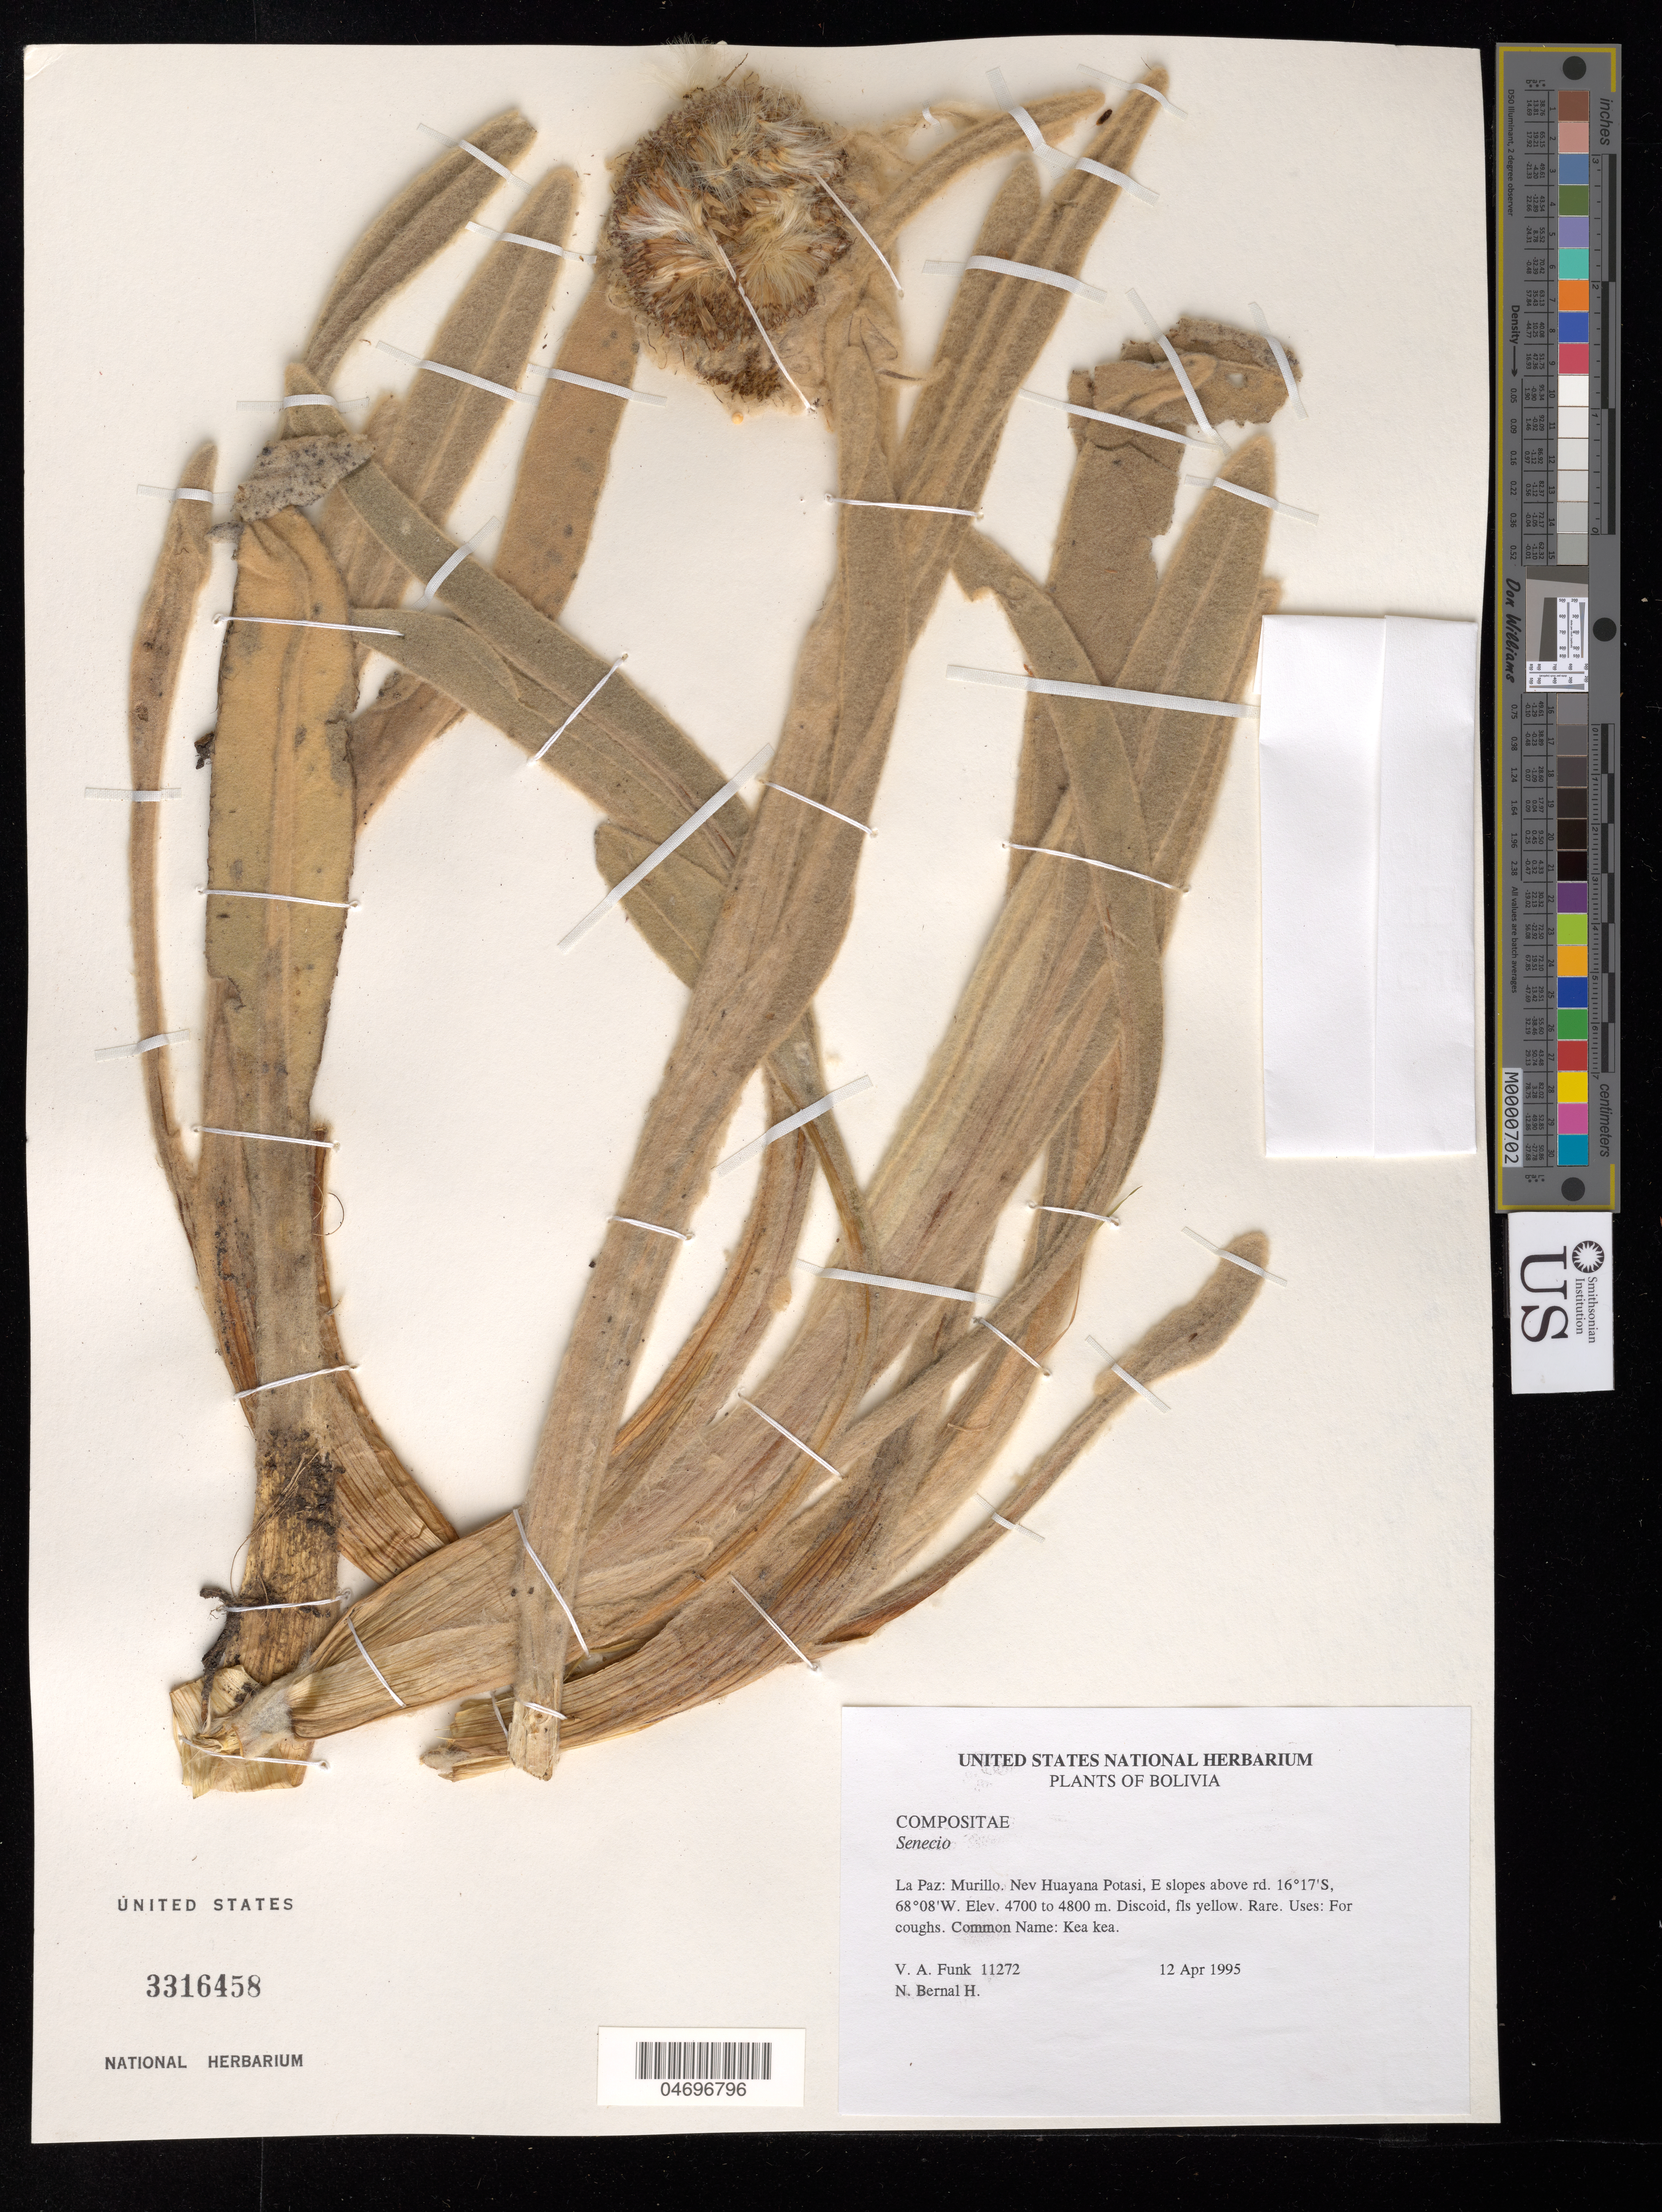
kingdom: Plantae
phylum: Tracheophyta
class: Magnoliopsida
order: Asterales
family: Asteraceae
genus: Senecio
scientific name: Senecio sp.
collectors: V. Funk & N. Bernal H.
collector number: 11272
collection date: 1995-04-12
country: Bolivia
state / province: La Paz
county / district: Murillo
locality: Nev. Huayana Potasi, E slopes above rd.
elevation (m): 4700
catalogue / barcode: US 3316458